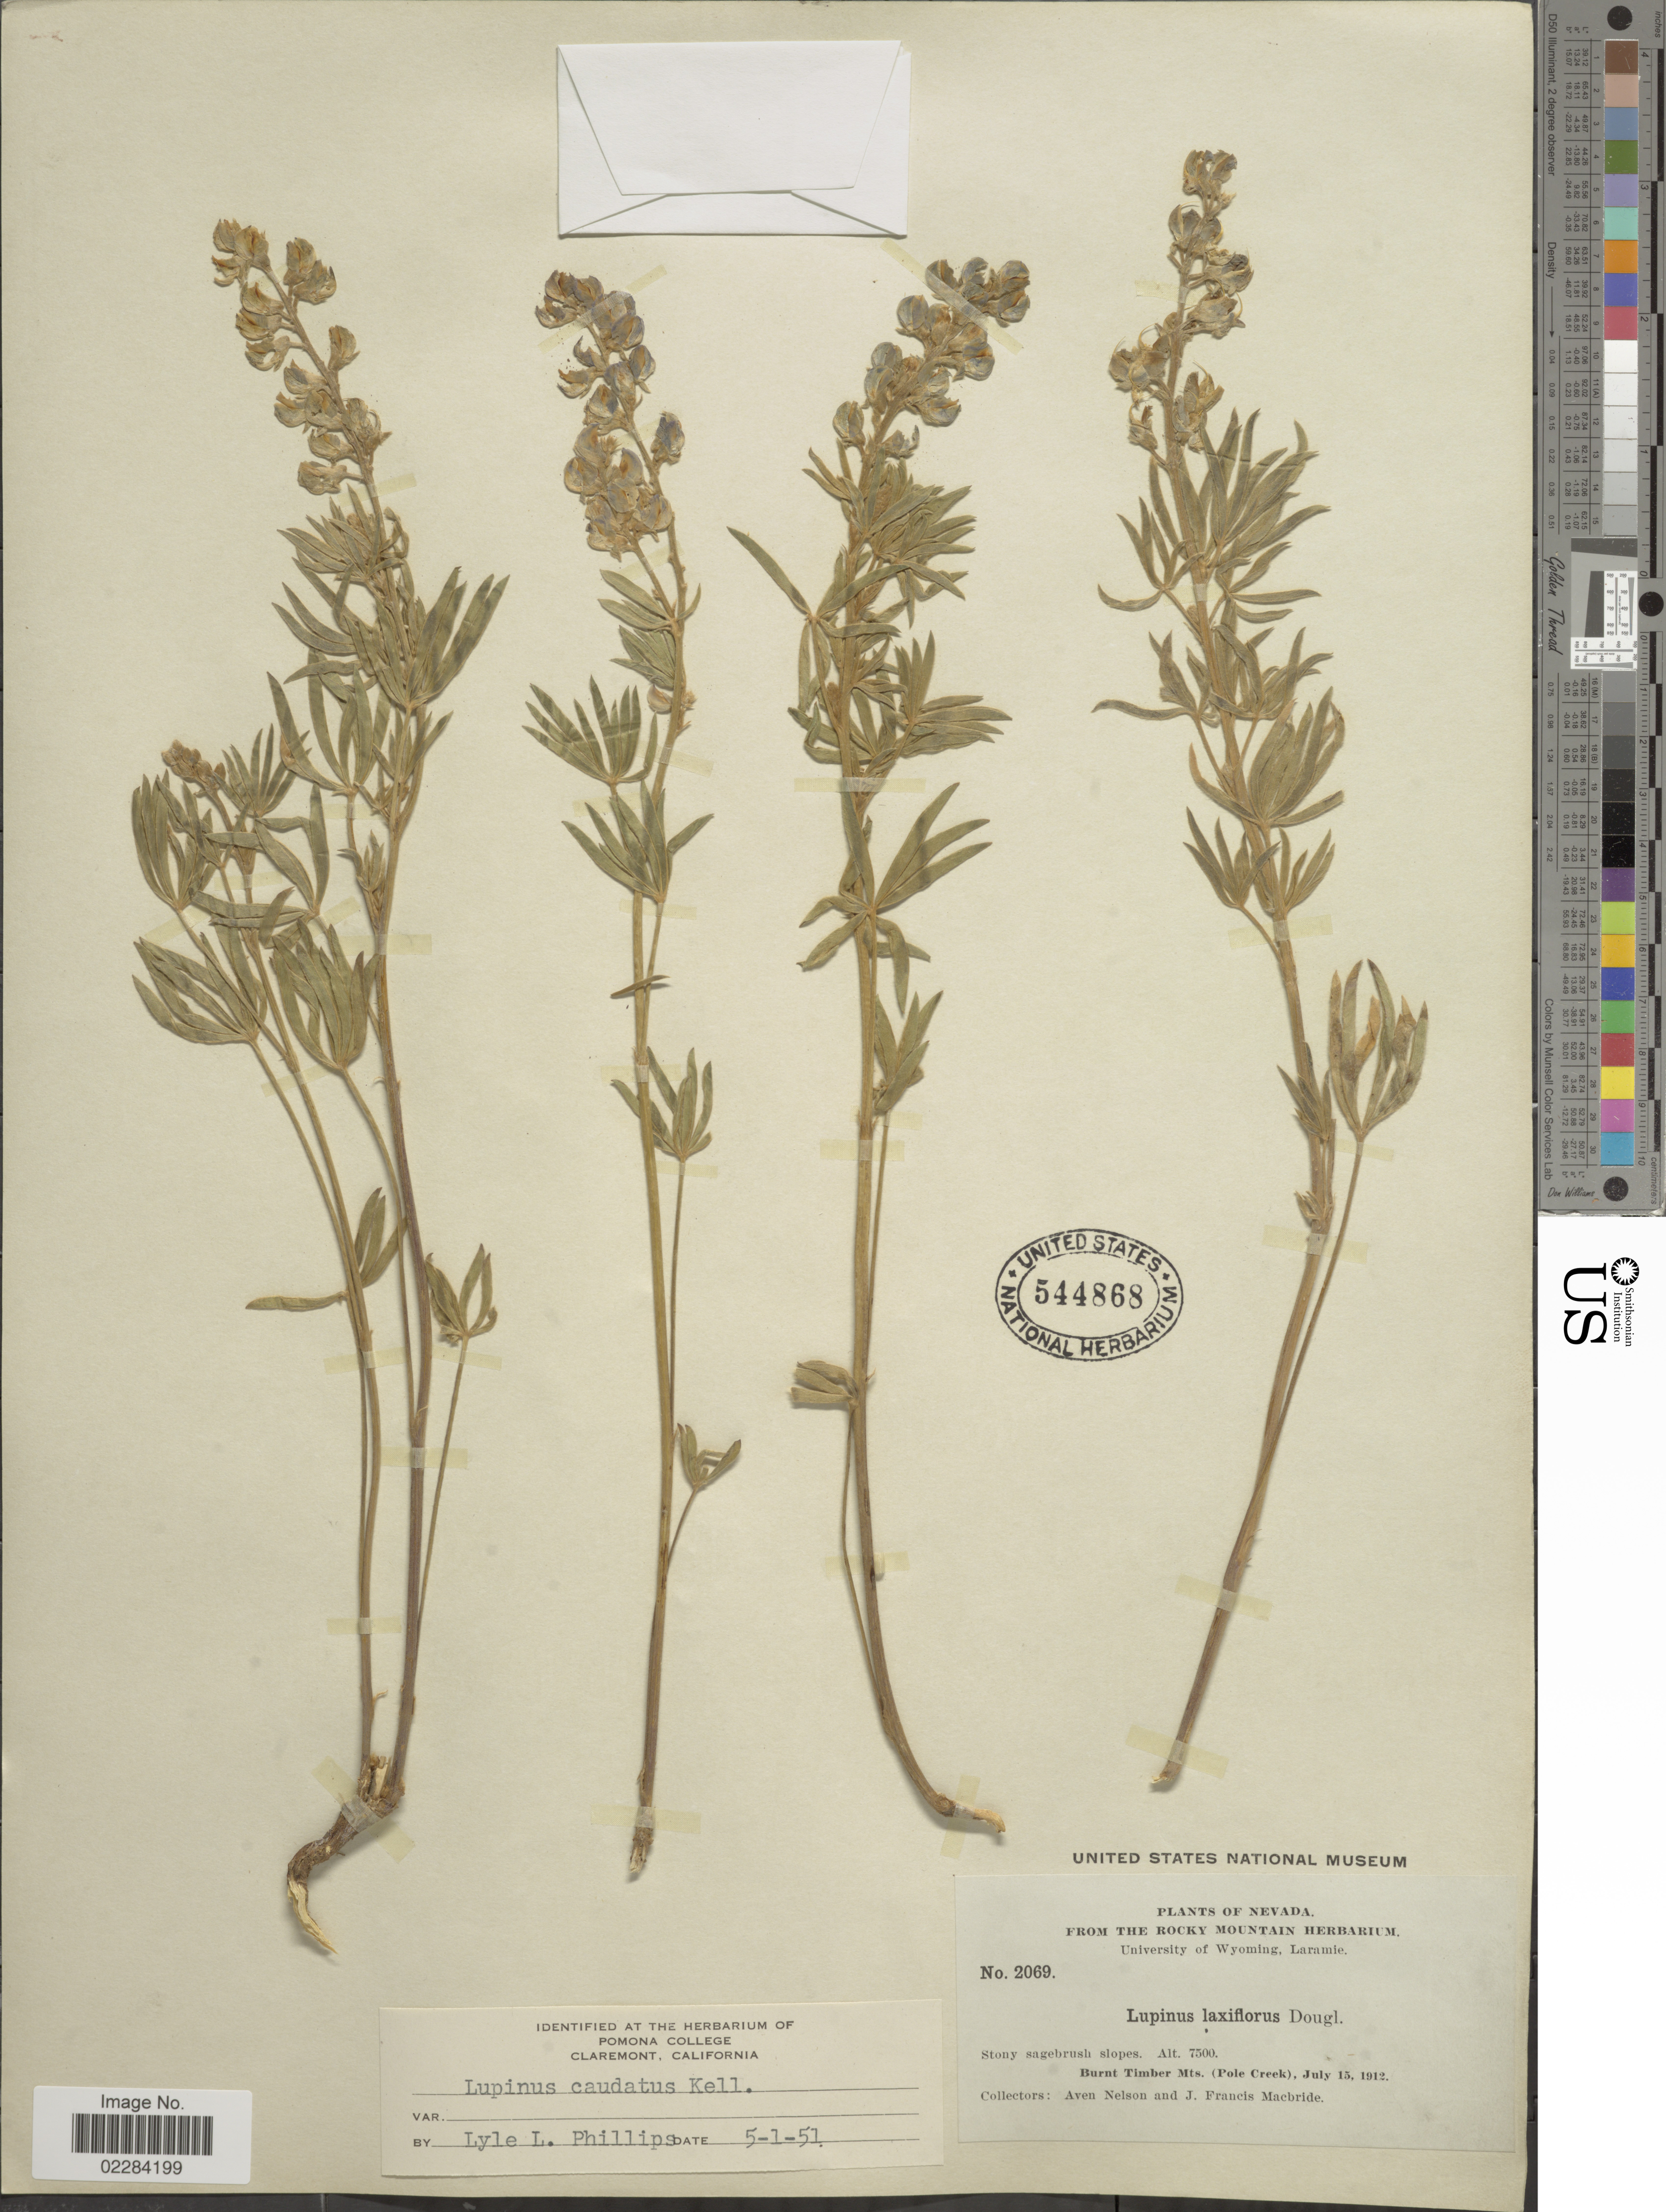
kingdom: Plantae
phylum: Tracheophyta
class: Magnoliopsida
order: Fabales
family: Fabaceae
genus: Lupinus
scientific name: Lupinus caudatus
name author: Kellogg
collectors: A. Nelson & J. F. Macbride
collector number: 2069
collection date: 1912-07-15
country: United States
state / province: Nevada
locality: Burnt Timber Mts. (Pole Creek).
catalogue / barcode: US 544868